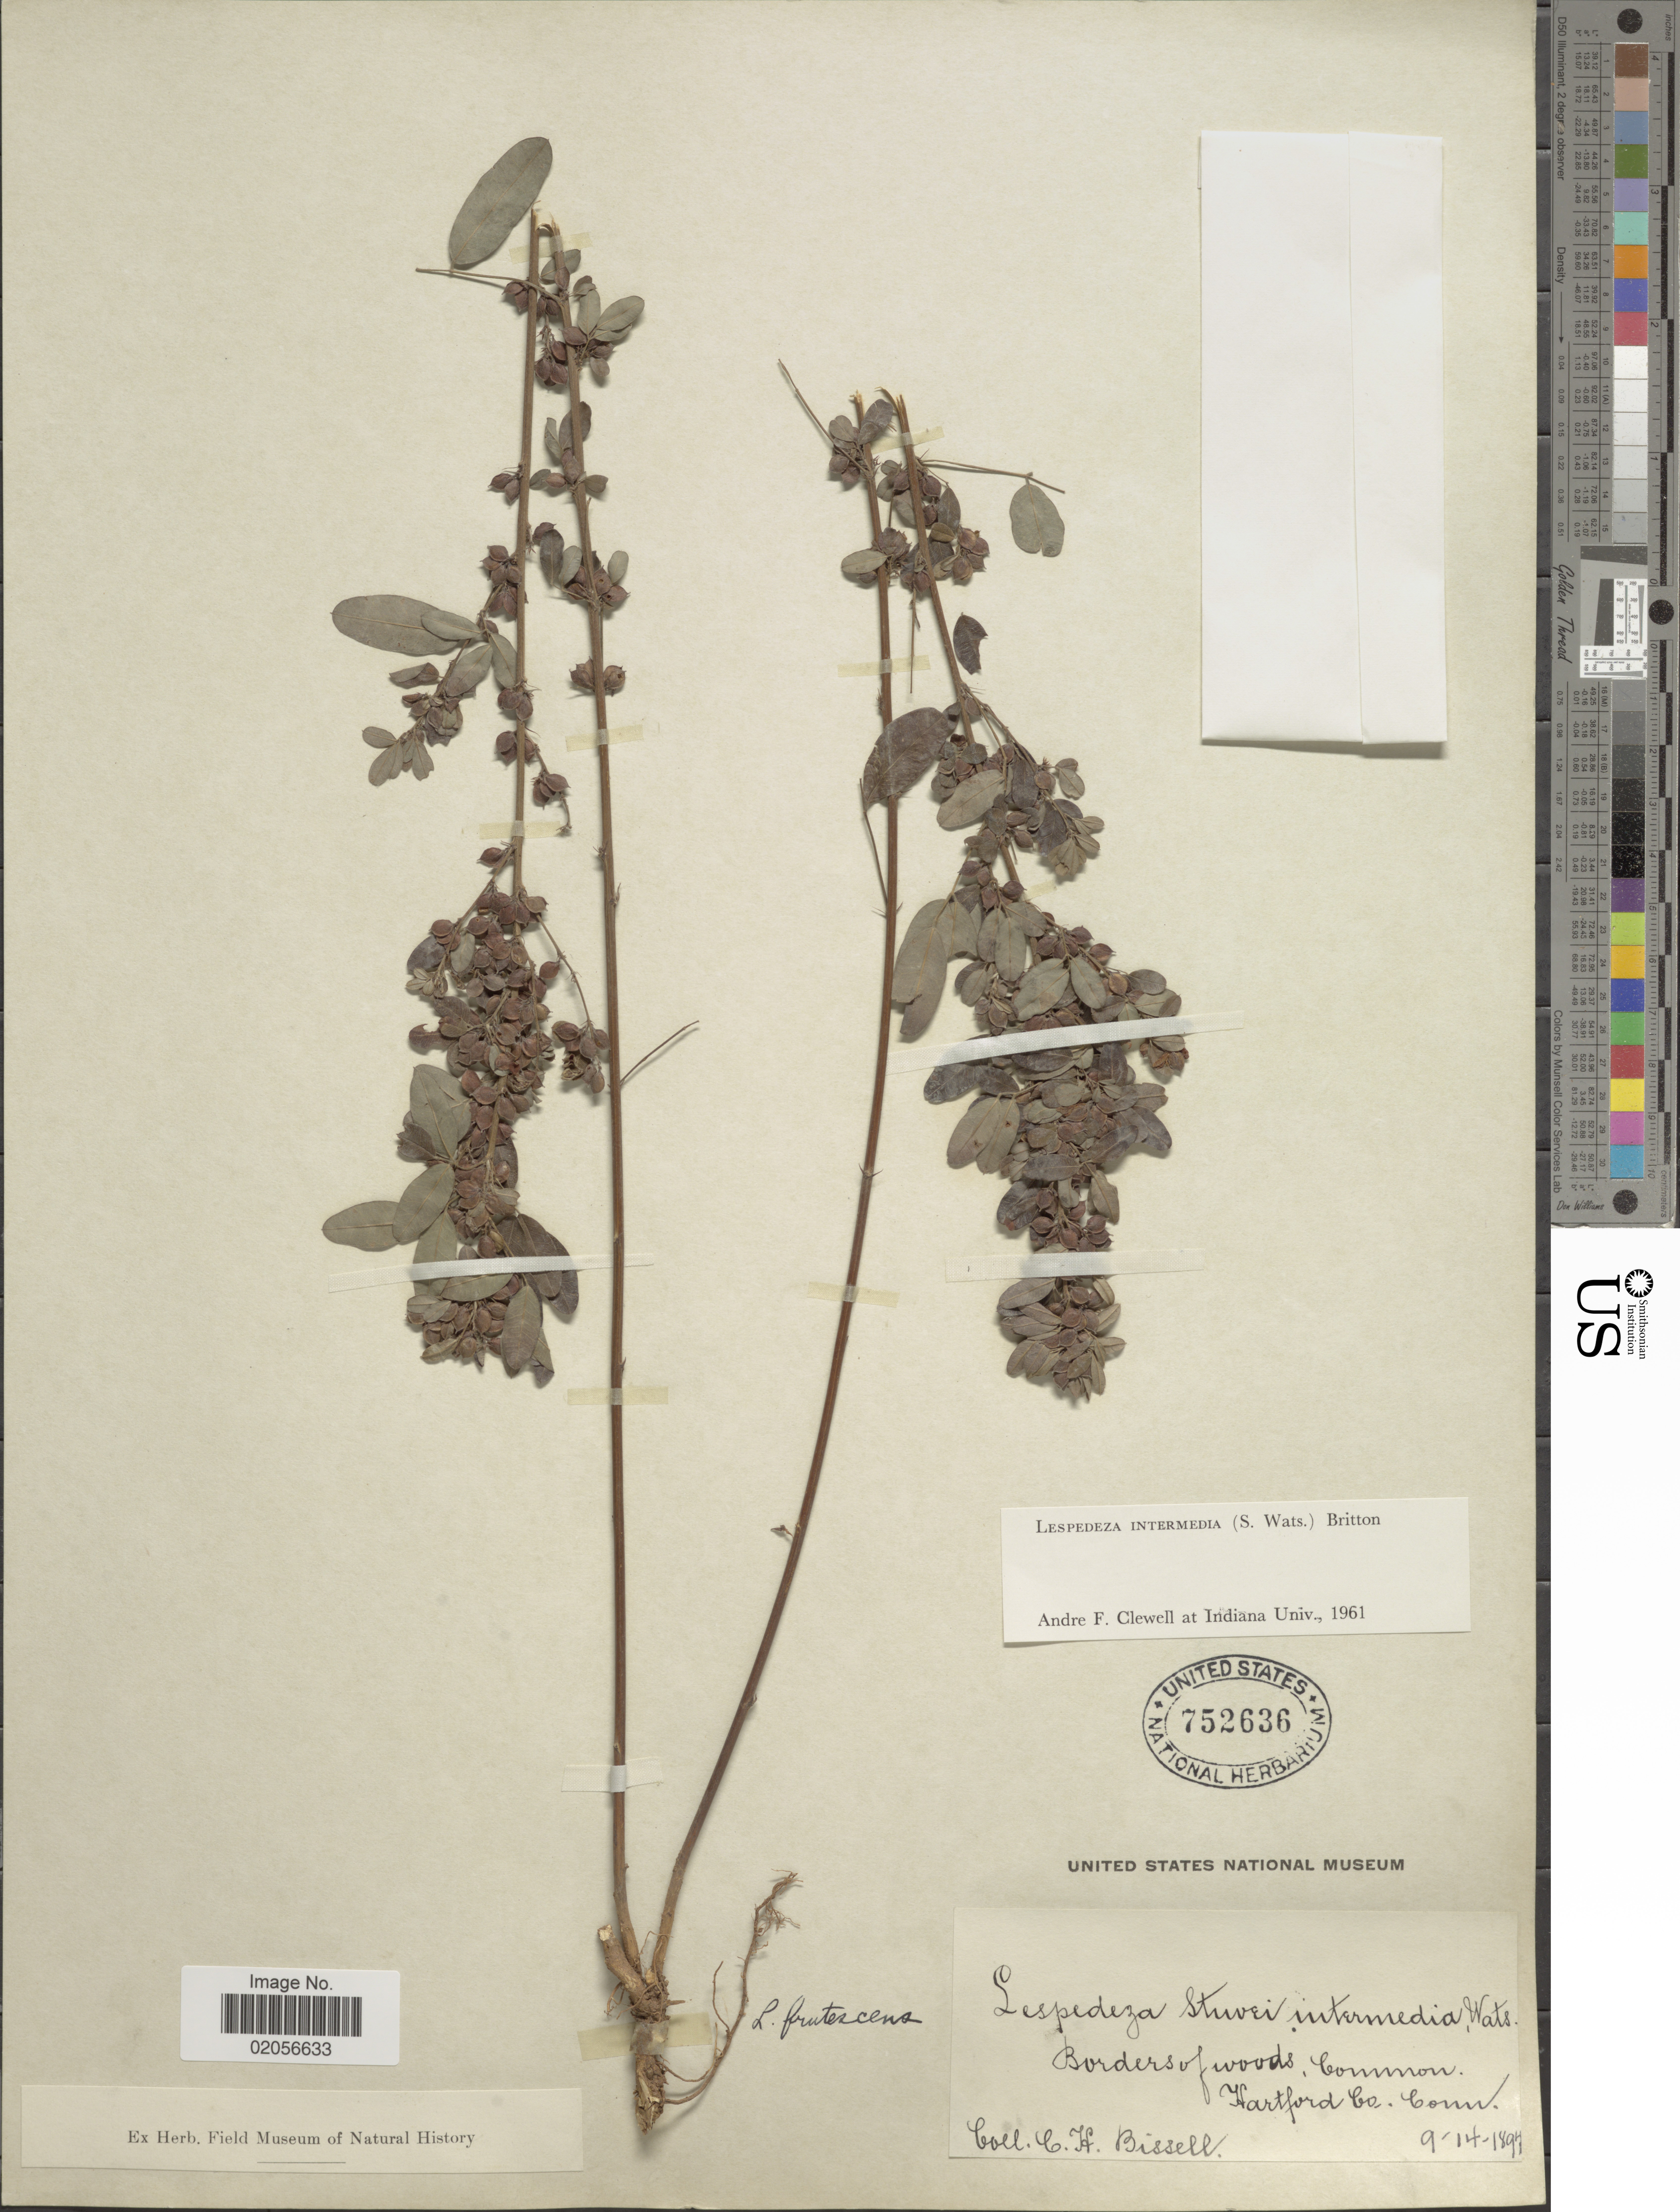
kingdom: Plantae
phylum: Tracheophyta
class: Magnoliopsida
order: Fabales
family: Fabaceae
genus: Lespedeza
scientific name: Lespedeza intermedia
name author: (S. Watson) Britton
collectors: C. Bissell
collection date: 1894-09-14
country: United States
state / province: Connecticut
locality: Borders of woods, Common Hartford Co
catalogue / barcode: US 752636